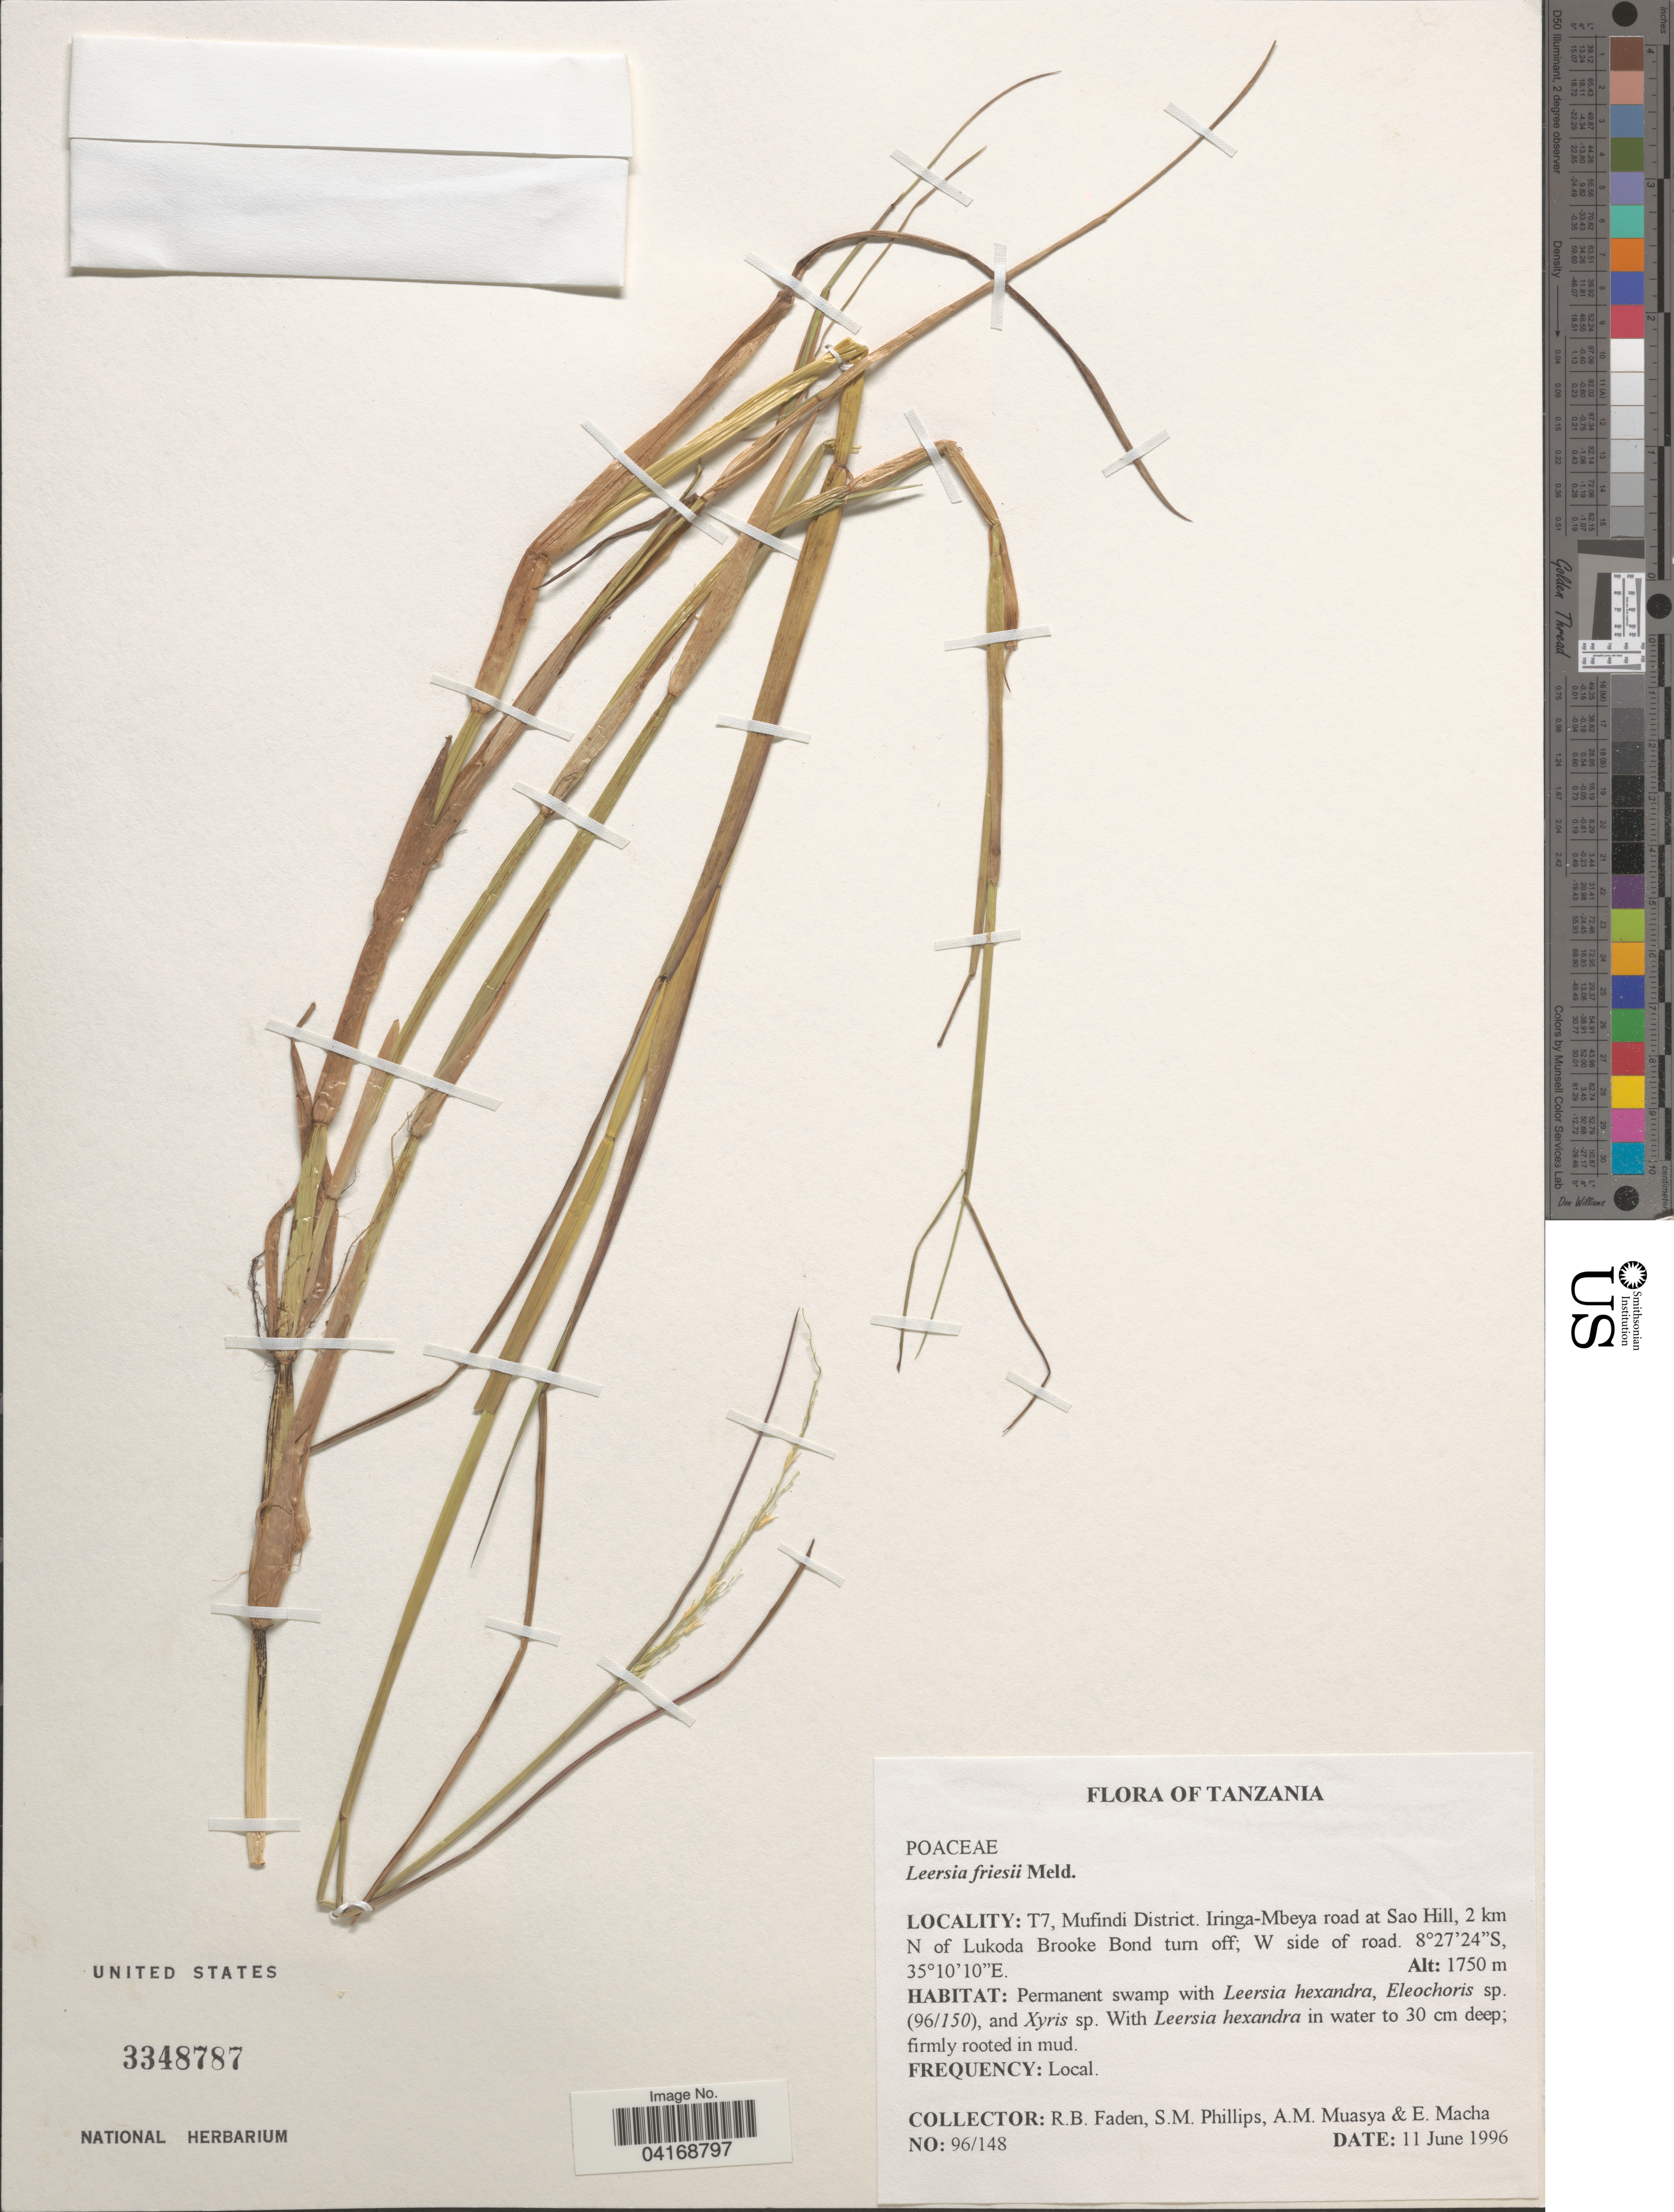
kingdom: Plantae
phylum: Tracheophyta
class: Liliopsida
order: Poales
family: Poaceae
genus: Leersia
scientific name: Leersia friesii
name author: Melderis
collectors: R. B. Faden, S. M. Phillips, A. Muasya & E. Macha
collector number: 96/148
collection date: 1996-06-11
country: Tanzania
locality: T7, Mufindi District. Iringa-Mbeya road at Sao Hill, 2 km N of Lukoda Brooke Bond turn off; W side of road.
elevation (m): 1750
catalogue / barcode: US 3348787